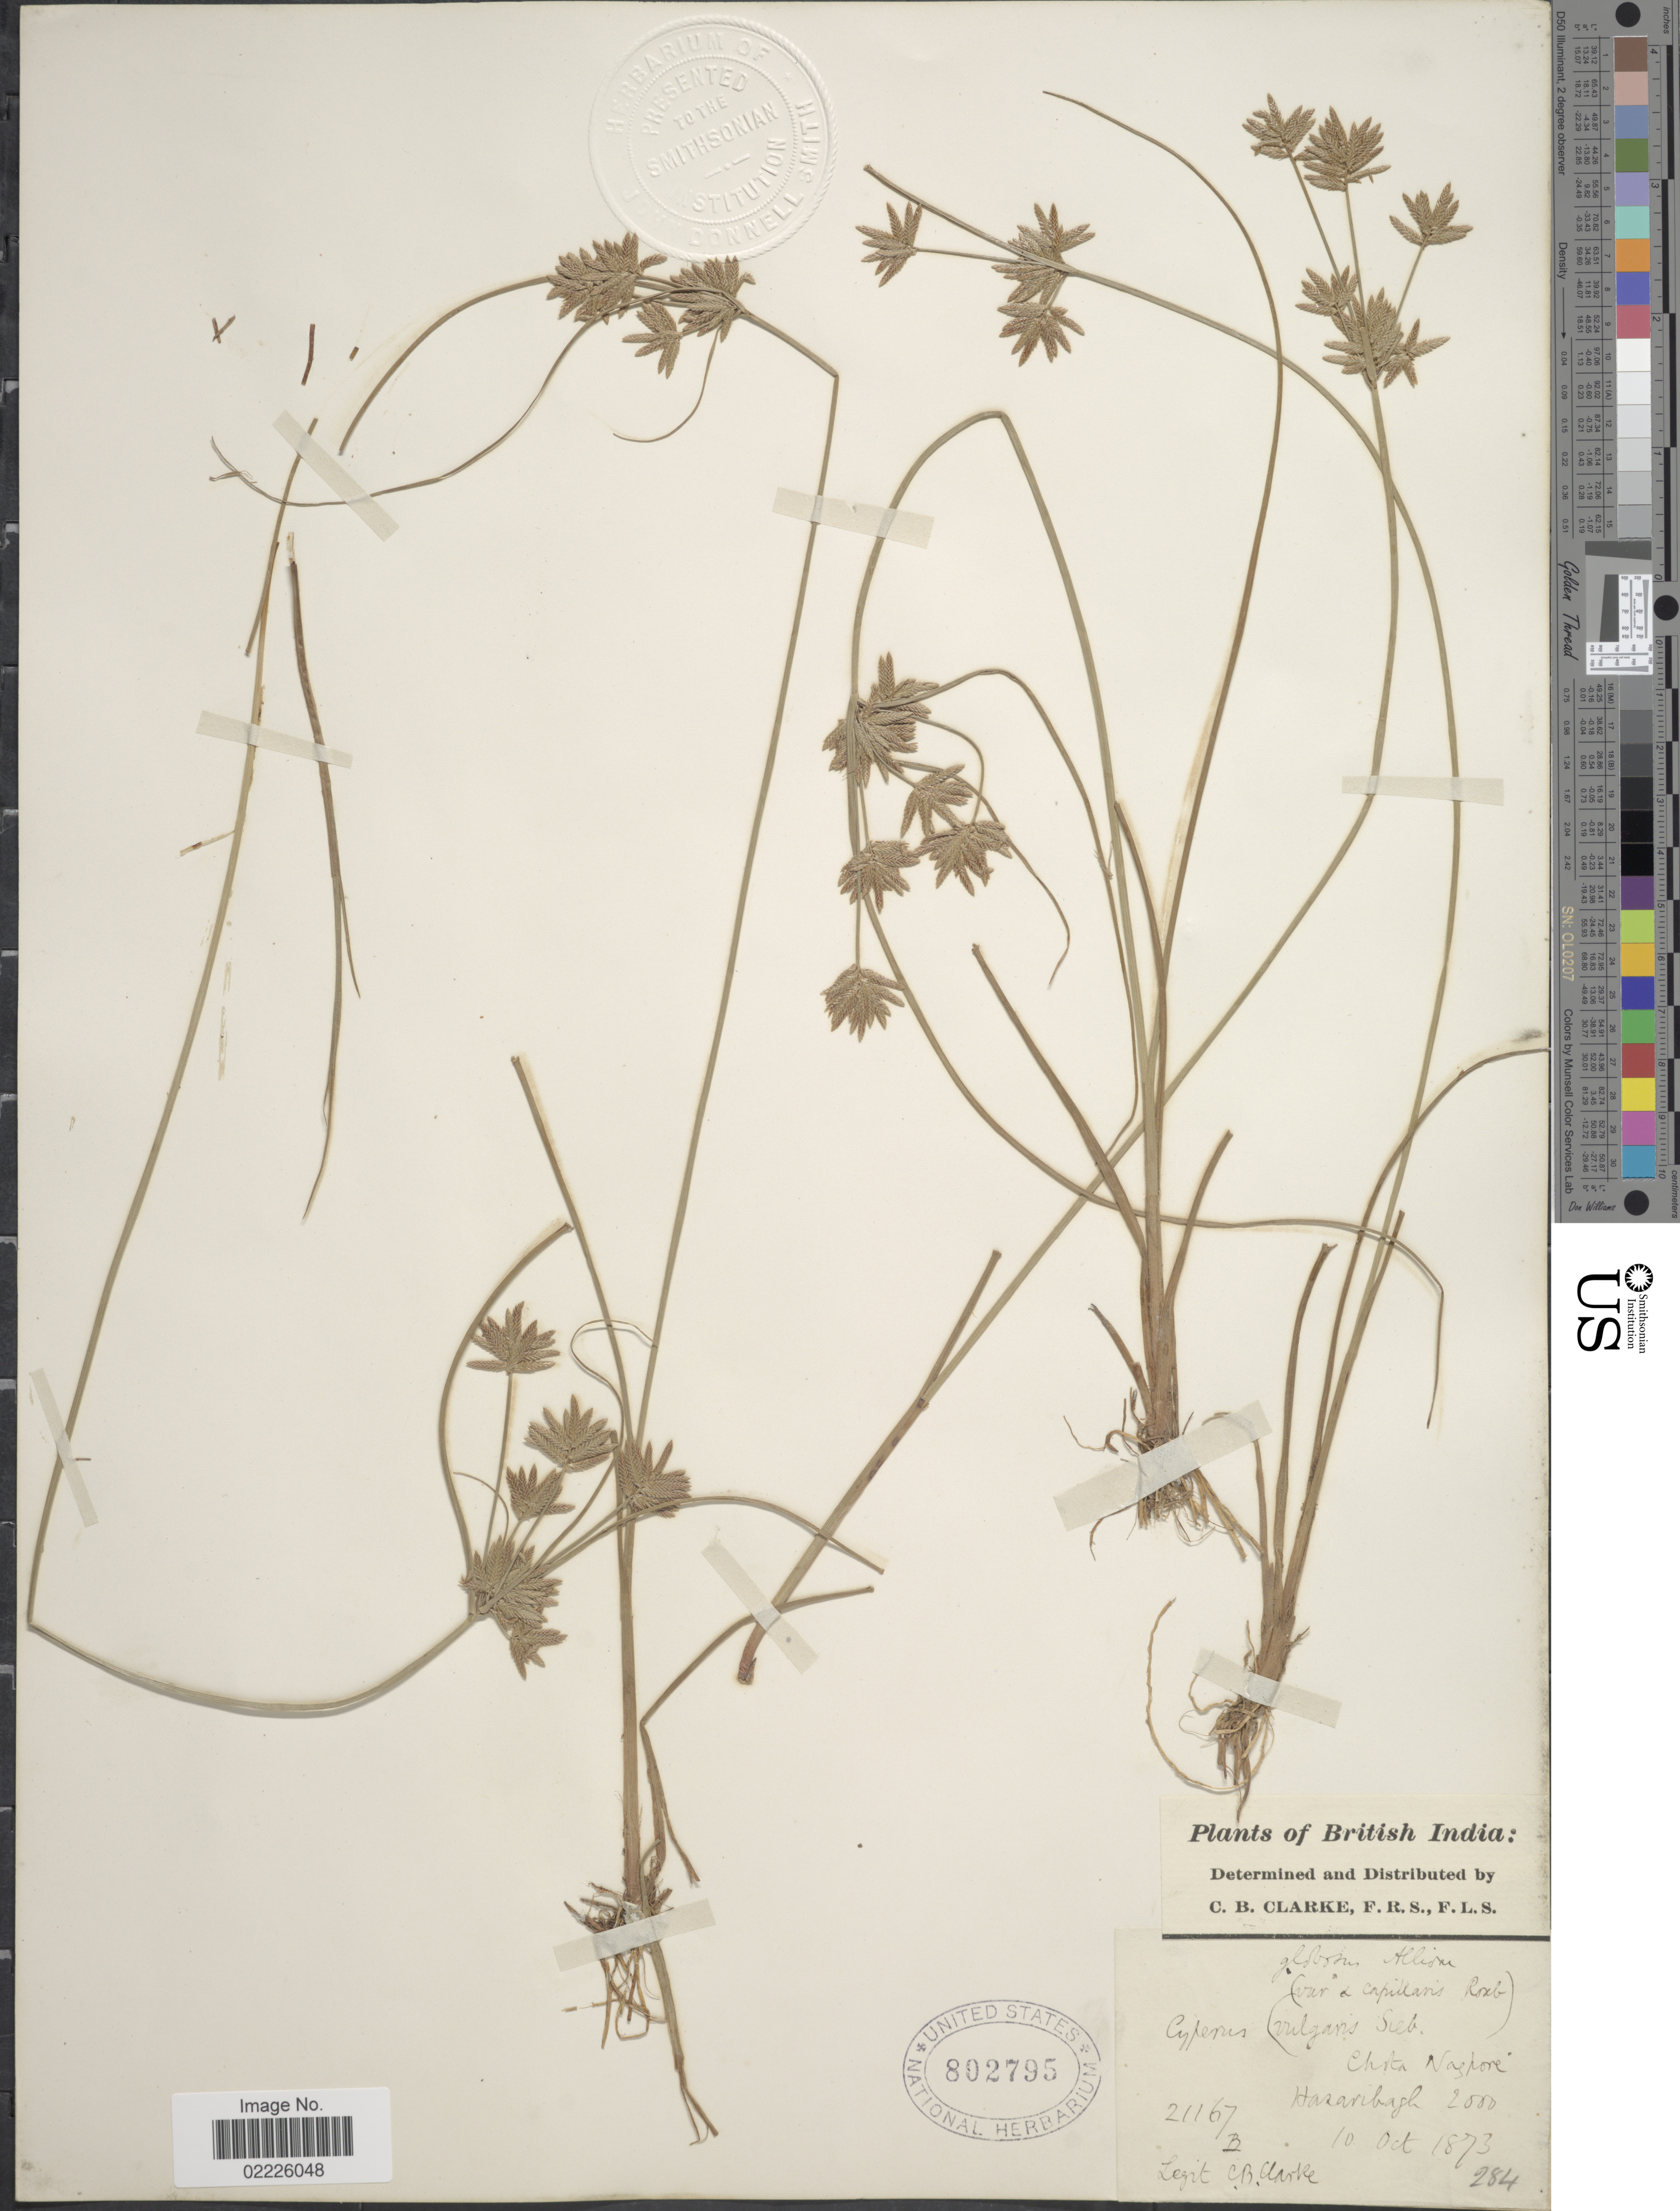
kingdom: Plantae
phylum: Tracheophyta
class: Liliopsida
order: Poales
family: Cyperaceae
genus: Cyperus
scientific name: Cyperus flavidus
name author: Retz.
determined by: Strong, Mark T., (BOT), Smithsonian Institution - National Museum of Natural History (UNITED STATES)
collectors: C. B. Clarke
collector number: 21167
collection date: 1873-10-10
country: India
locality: British India, Hazaribagh, Chota Nagpore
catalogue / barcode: US 802795